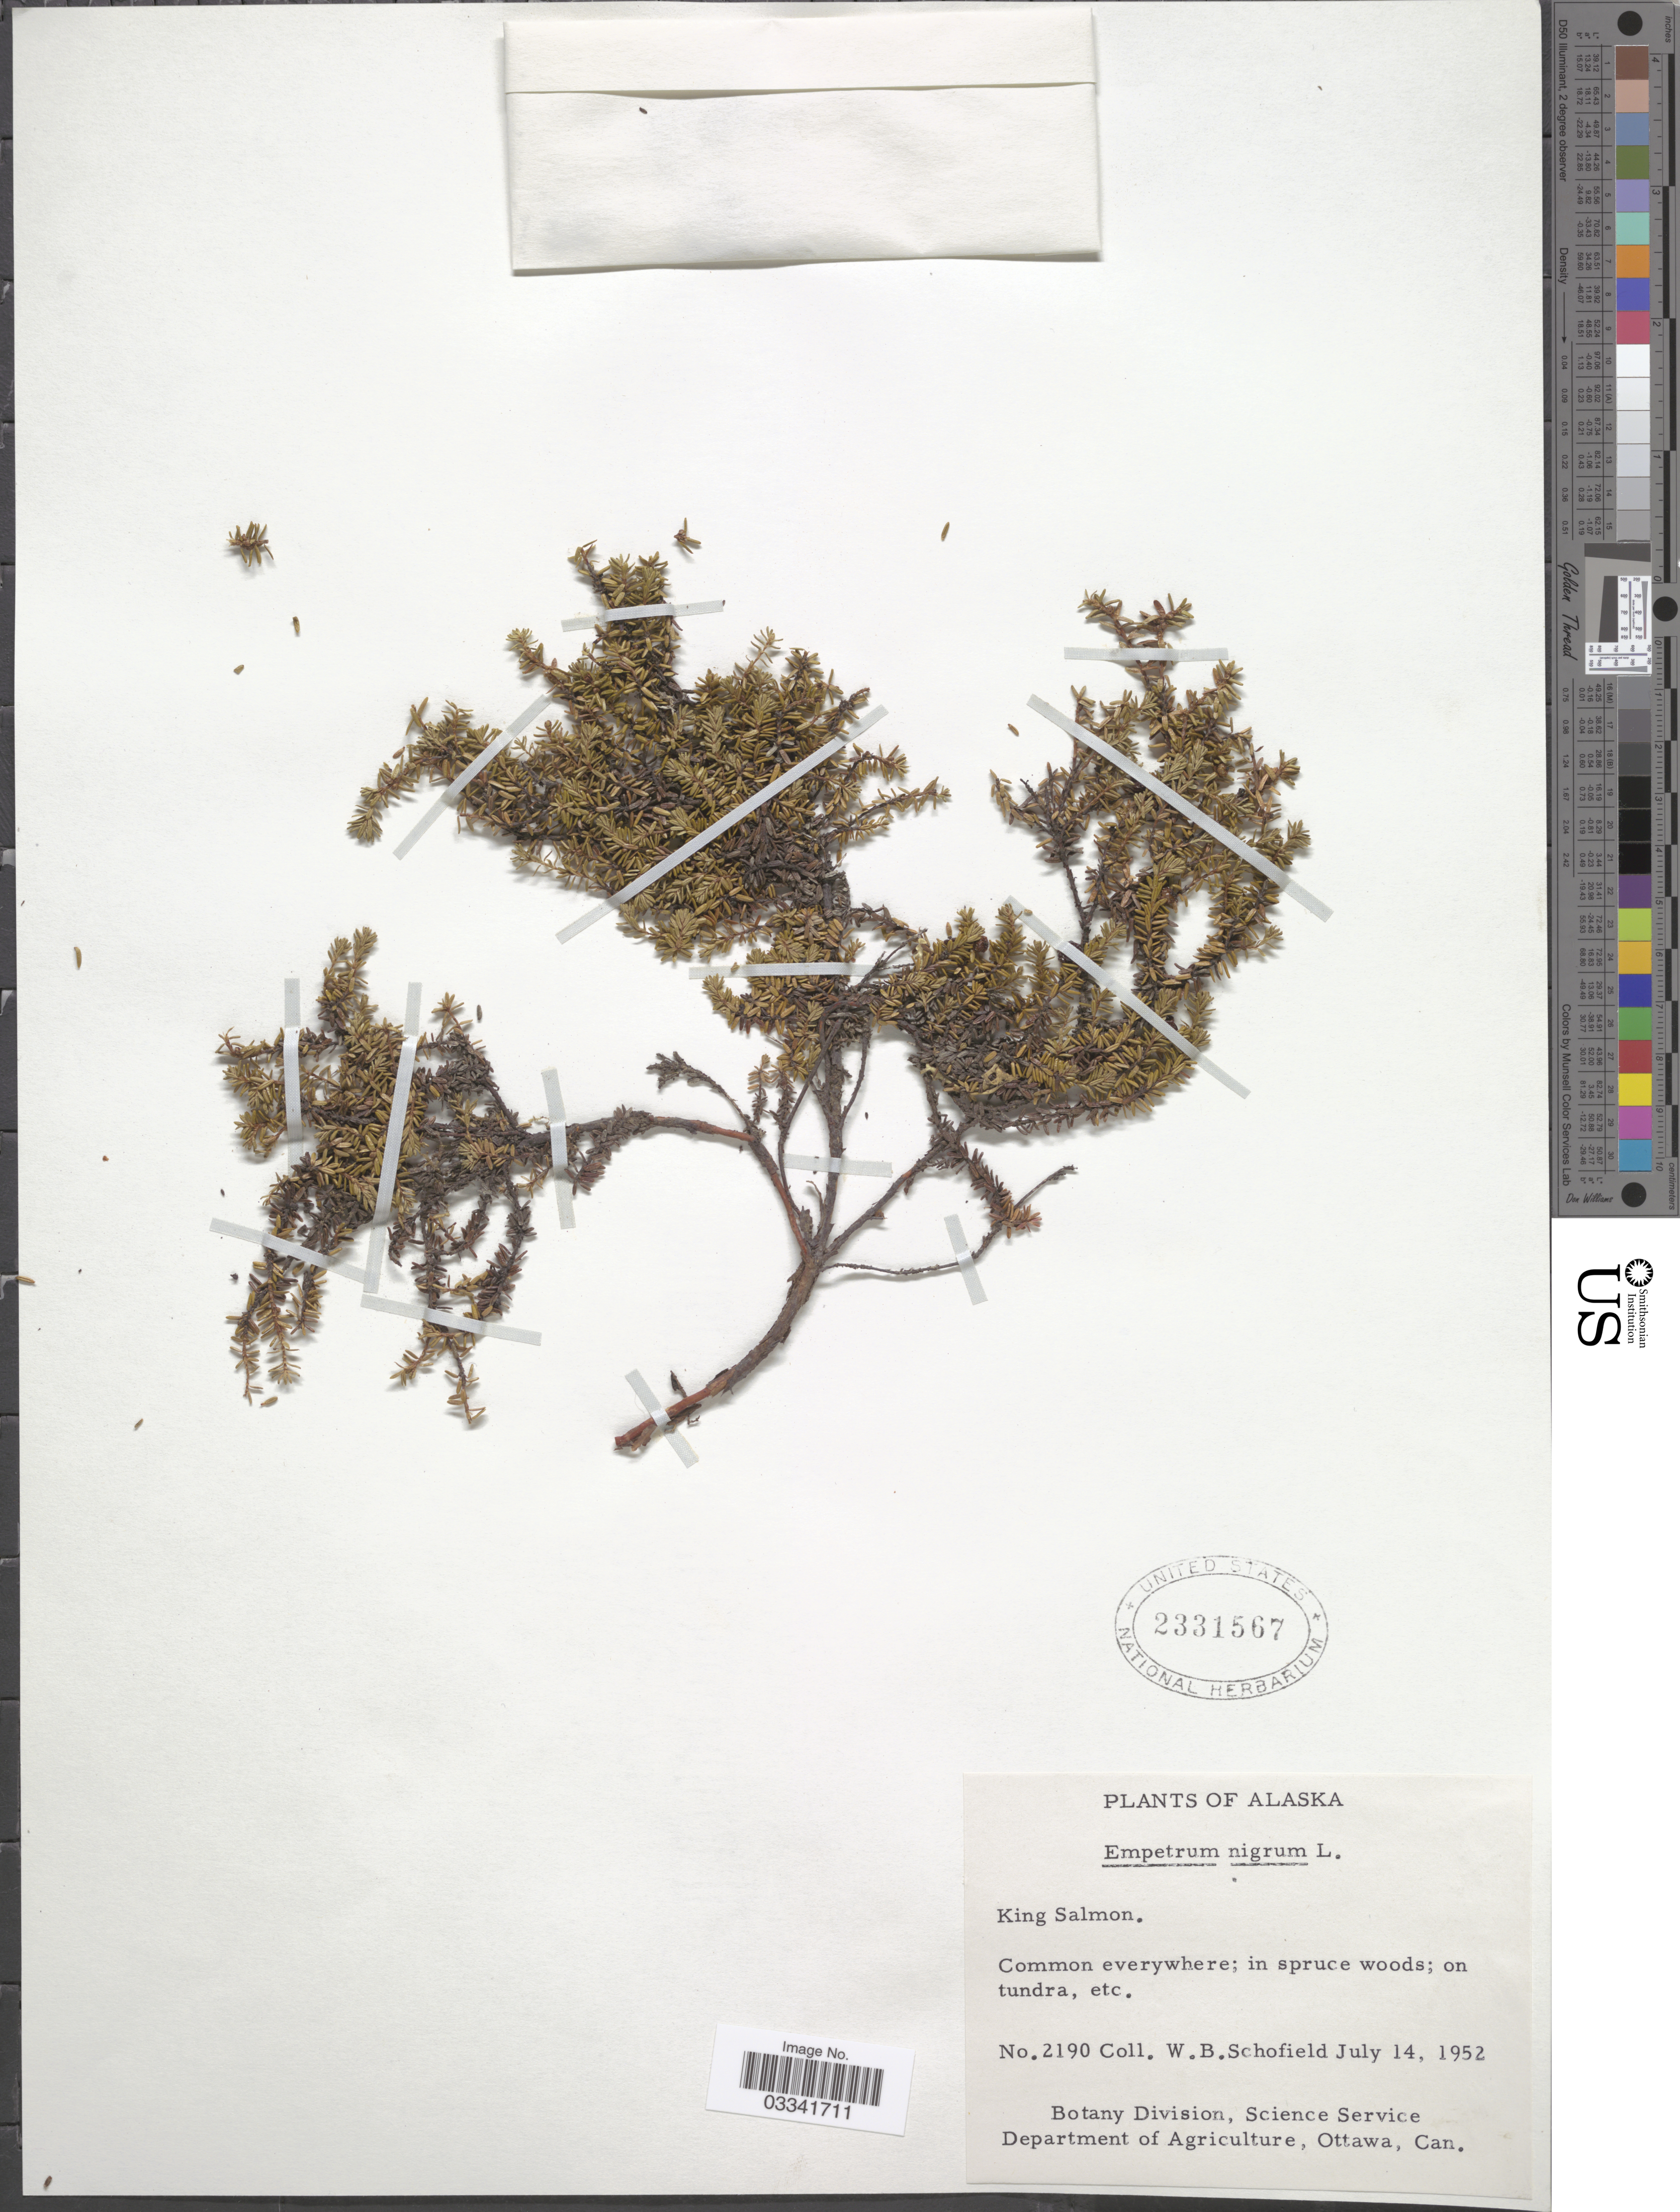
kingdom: Plantae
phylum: Tracheophyta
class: Magnoliopsida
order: Ericales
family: Ericaceae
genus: Empetrum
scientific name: Empetrum nigrum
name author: L.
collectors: W. Schofield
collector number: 2190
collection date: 1952-07-14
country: United States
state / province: Alaska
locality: King Salmon.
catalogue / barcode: US 2331567